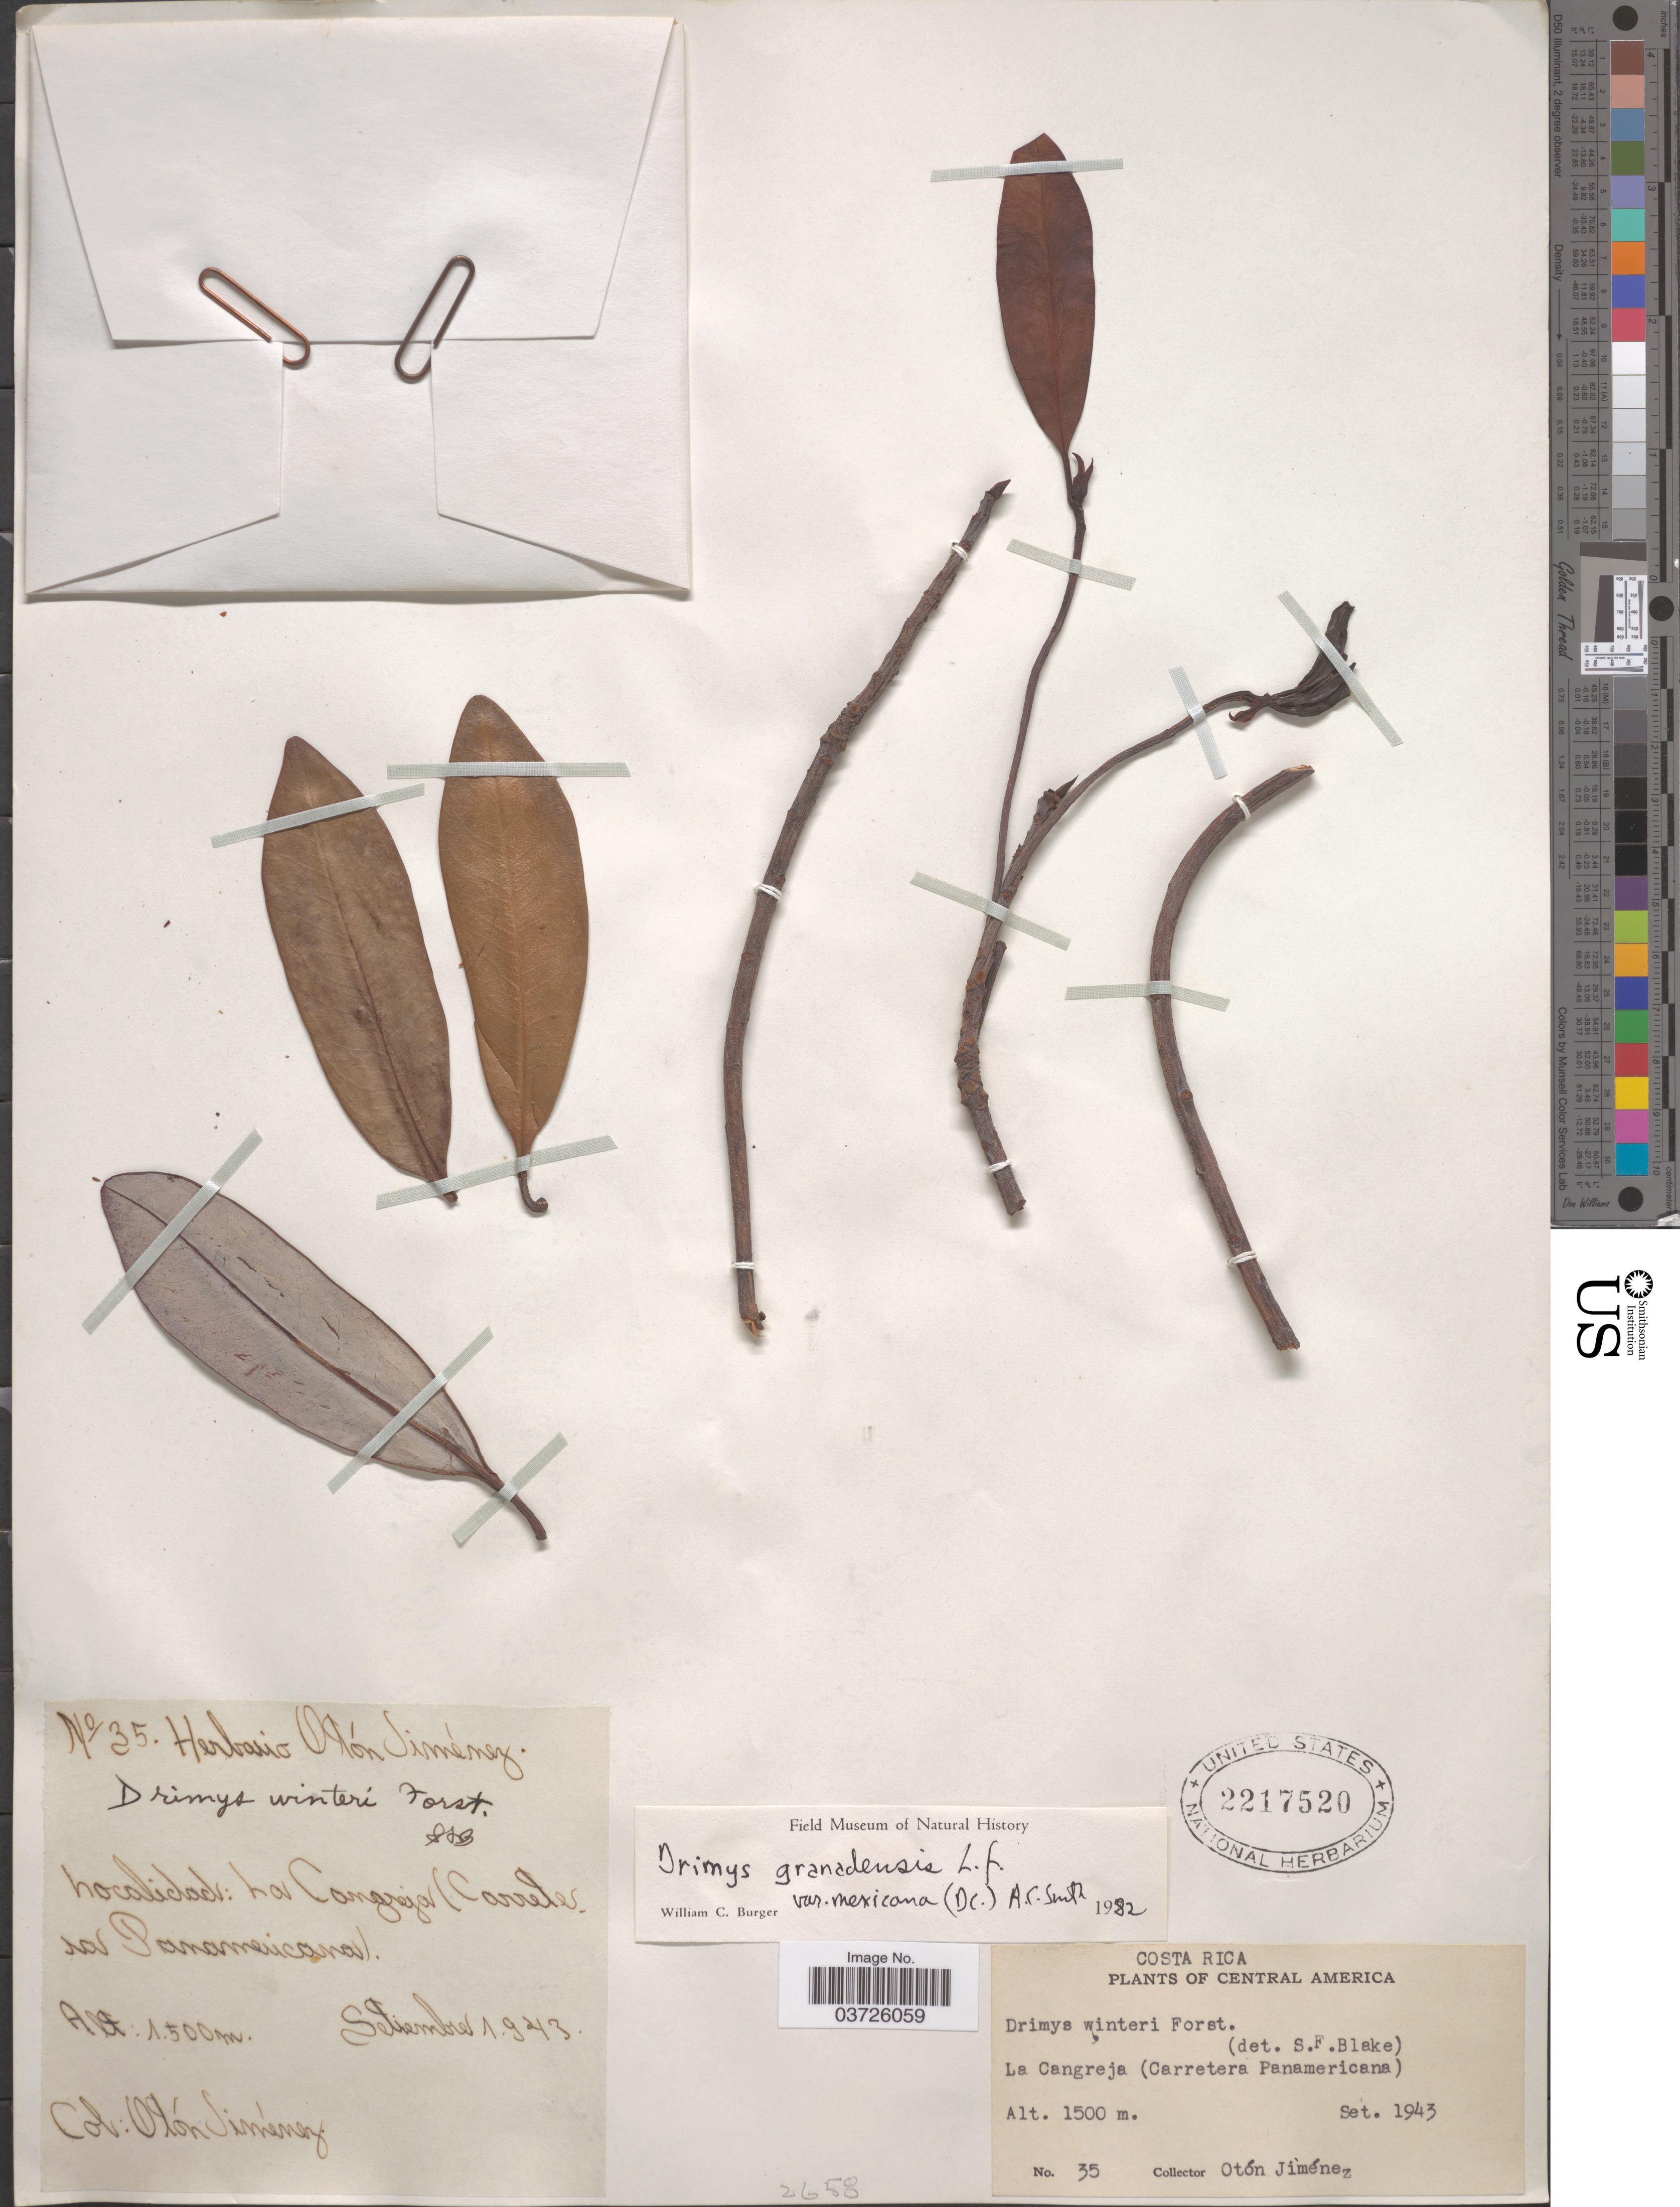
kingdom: Plantae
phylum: Tracheophyta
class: Magnoliopsida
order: Canellales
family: Winteraceae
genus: Drimys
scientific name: Drimys granadensis var. mexicana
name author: L. f.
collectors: O. Jimenez L.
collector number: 35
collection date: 1943-09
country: Costa Rica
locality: La Cangreja (Carretera Panamericana).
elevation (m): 1500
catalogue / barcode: US 2217520